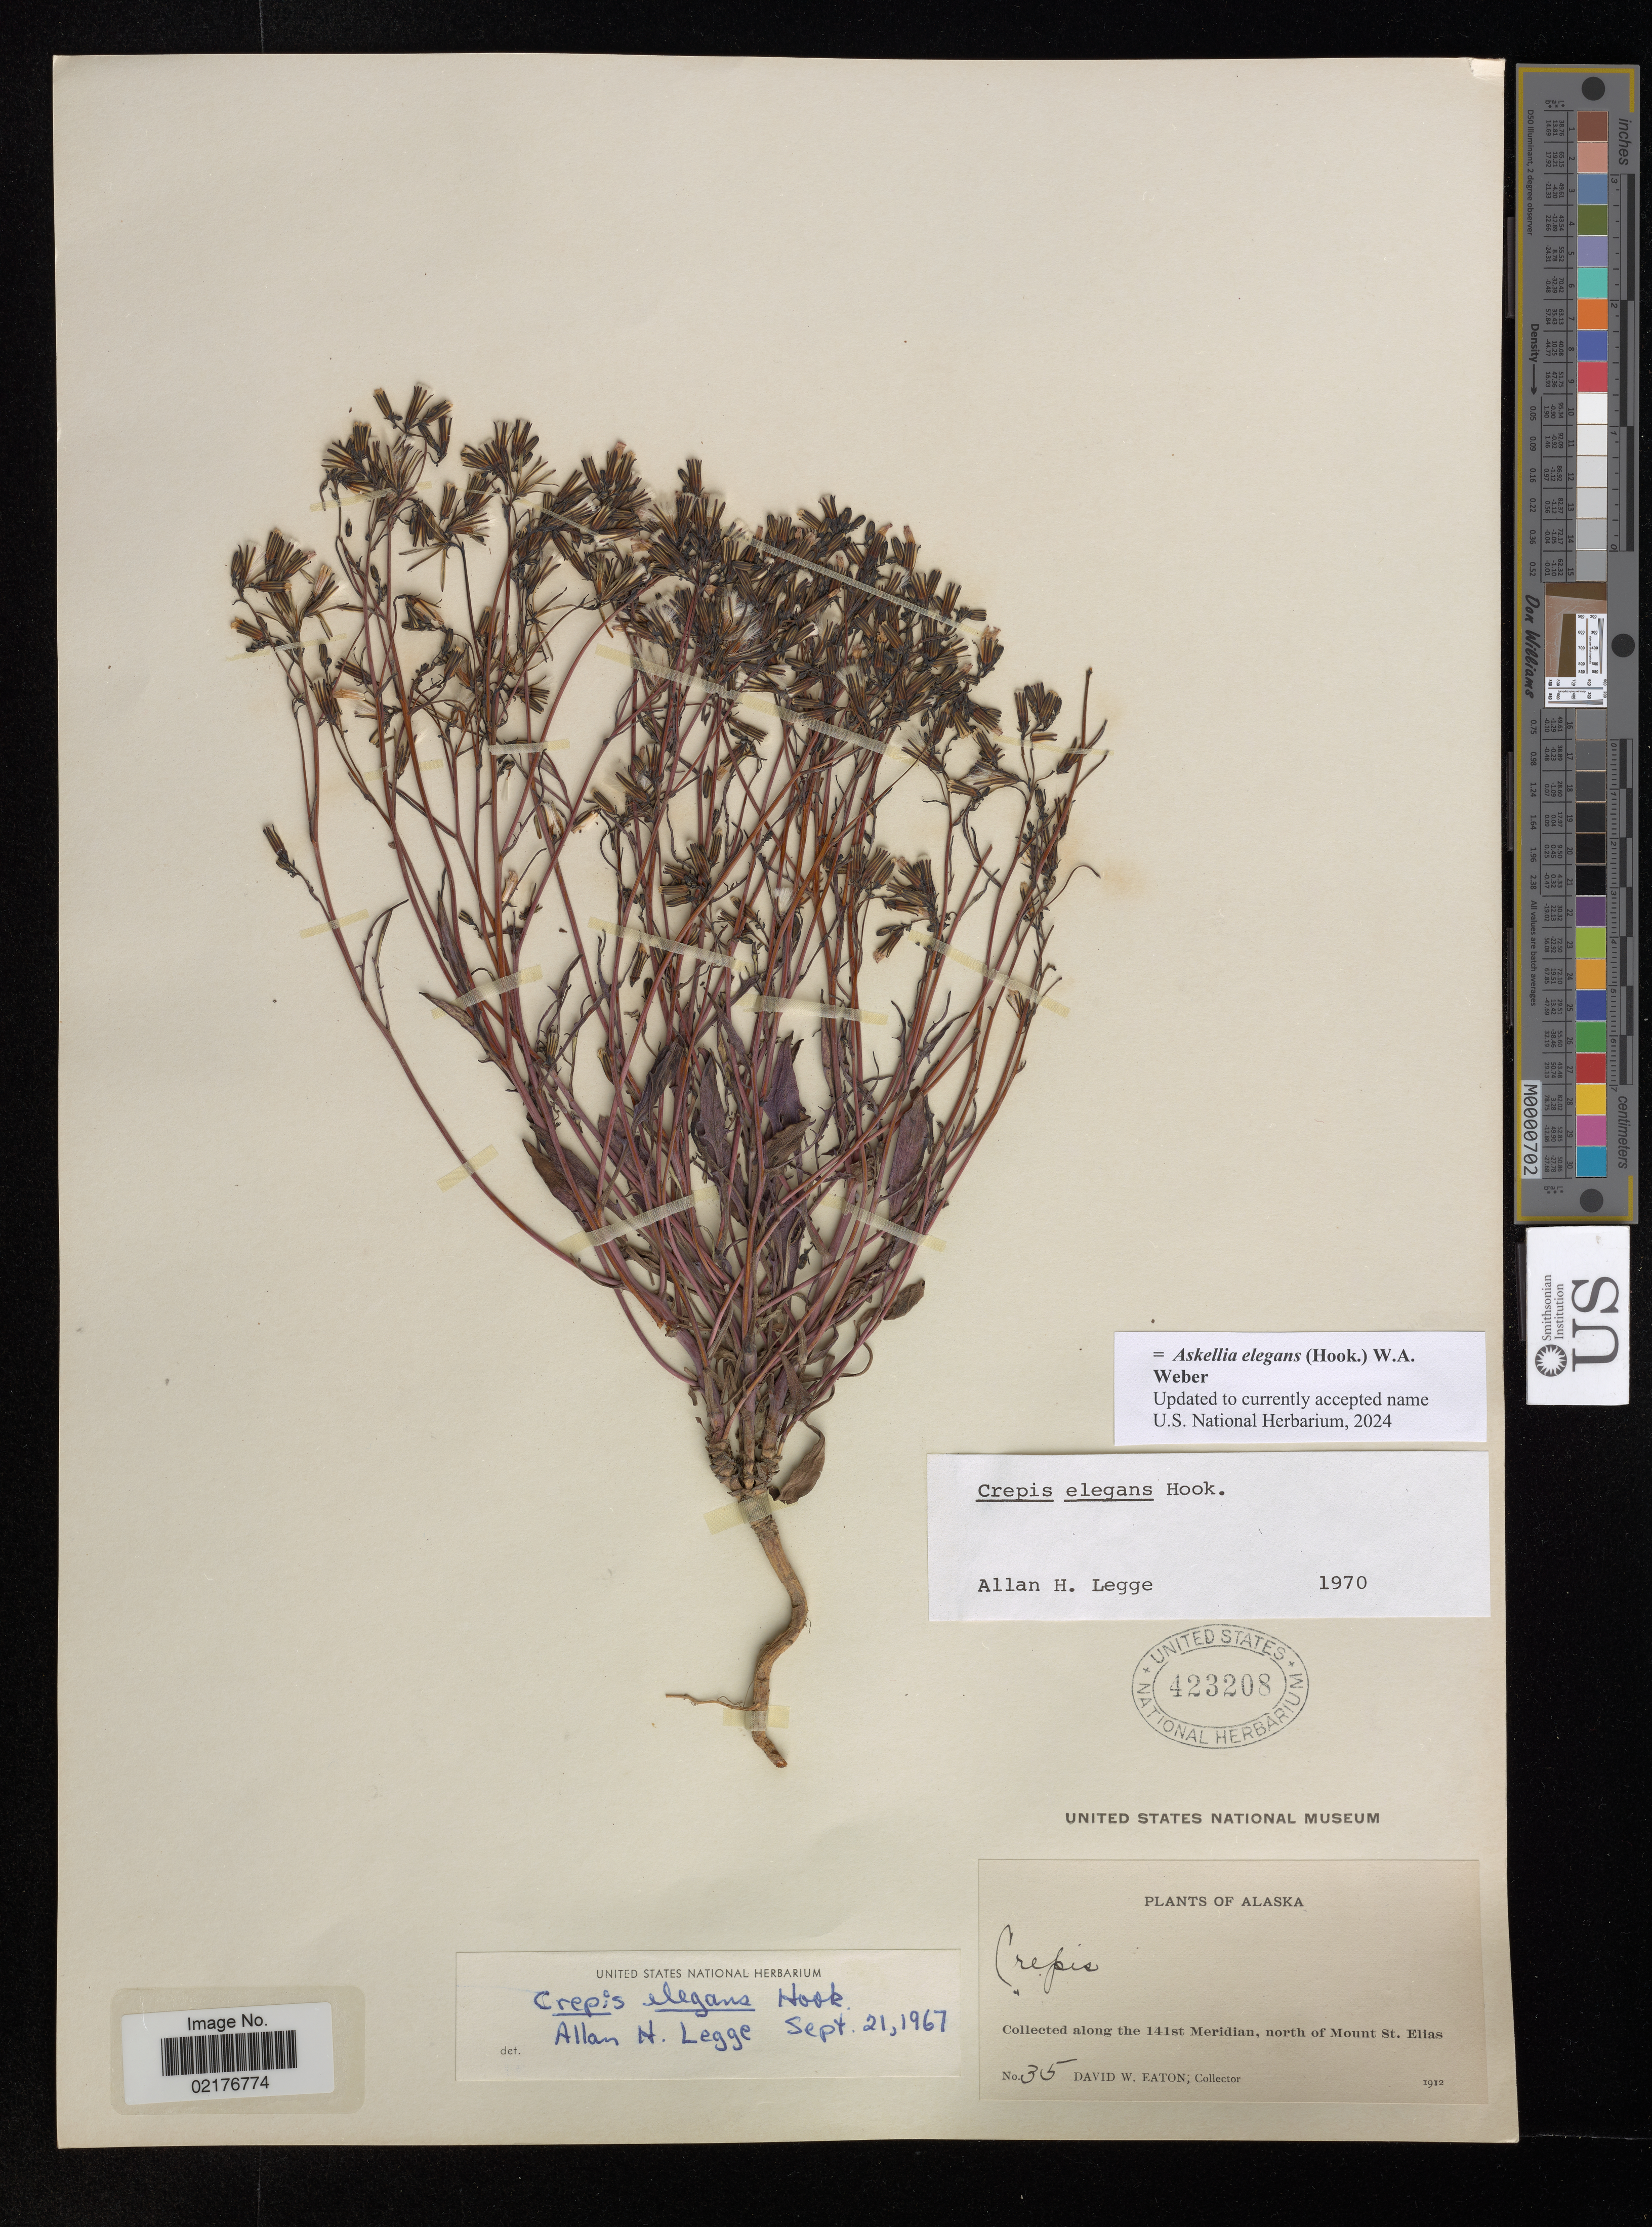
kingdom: Plantae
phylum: Tracheophyta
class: Magnoliopsida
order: Asterales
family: Asteraceae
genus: Askellia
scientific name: Askellia elegans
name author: (Hook.) W.A. Weber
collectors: D. Eaton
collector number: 35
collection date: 1912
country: United States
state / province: Alaska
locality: Along the 141st Meridian, north of Mount St. Elias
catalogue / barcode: US 423208